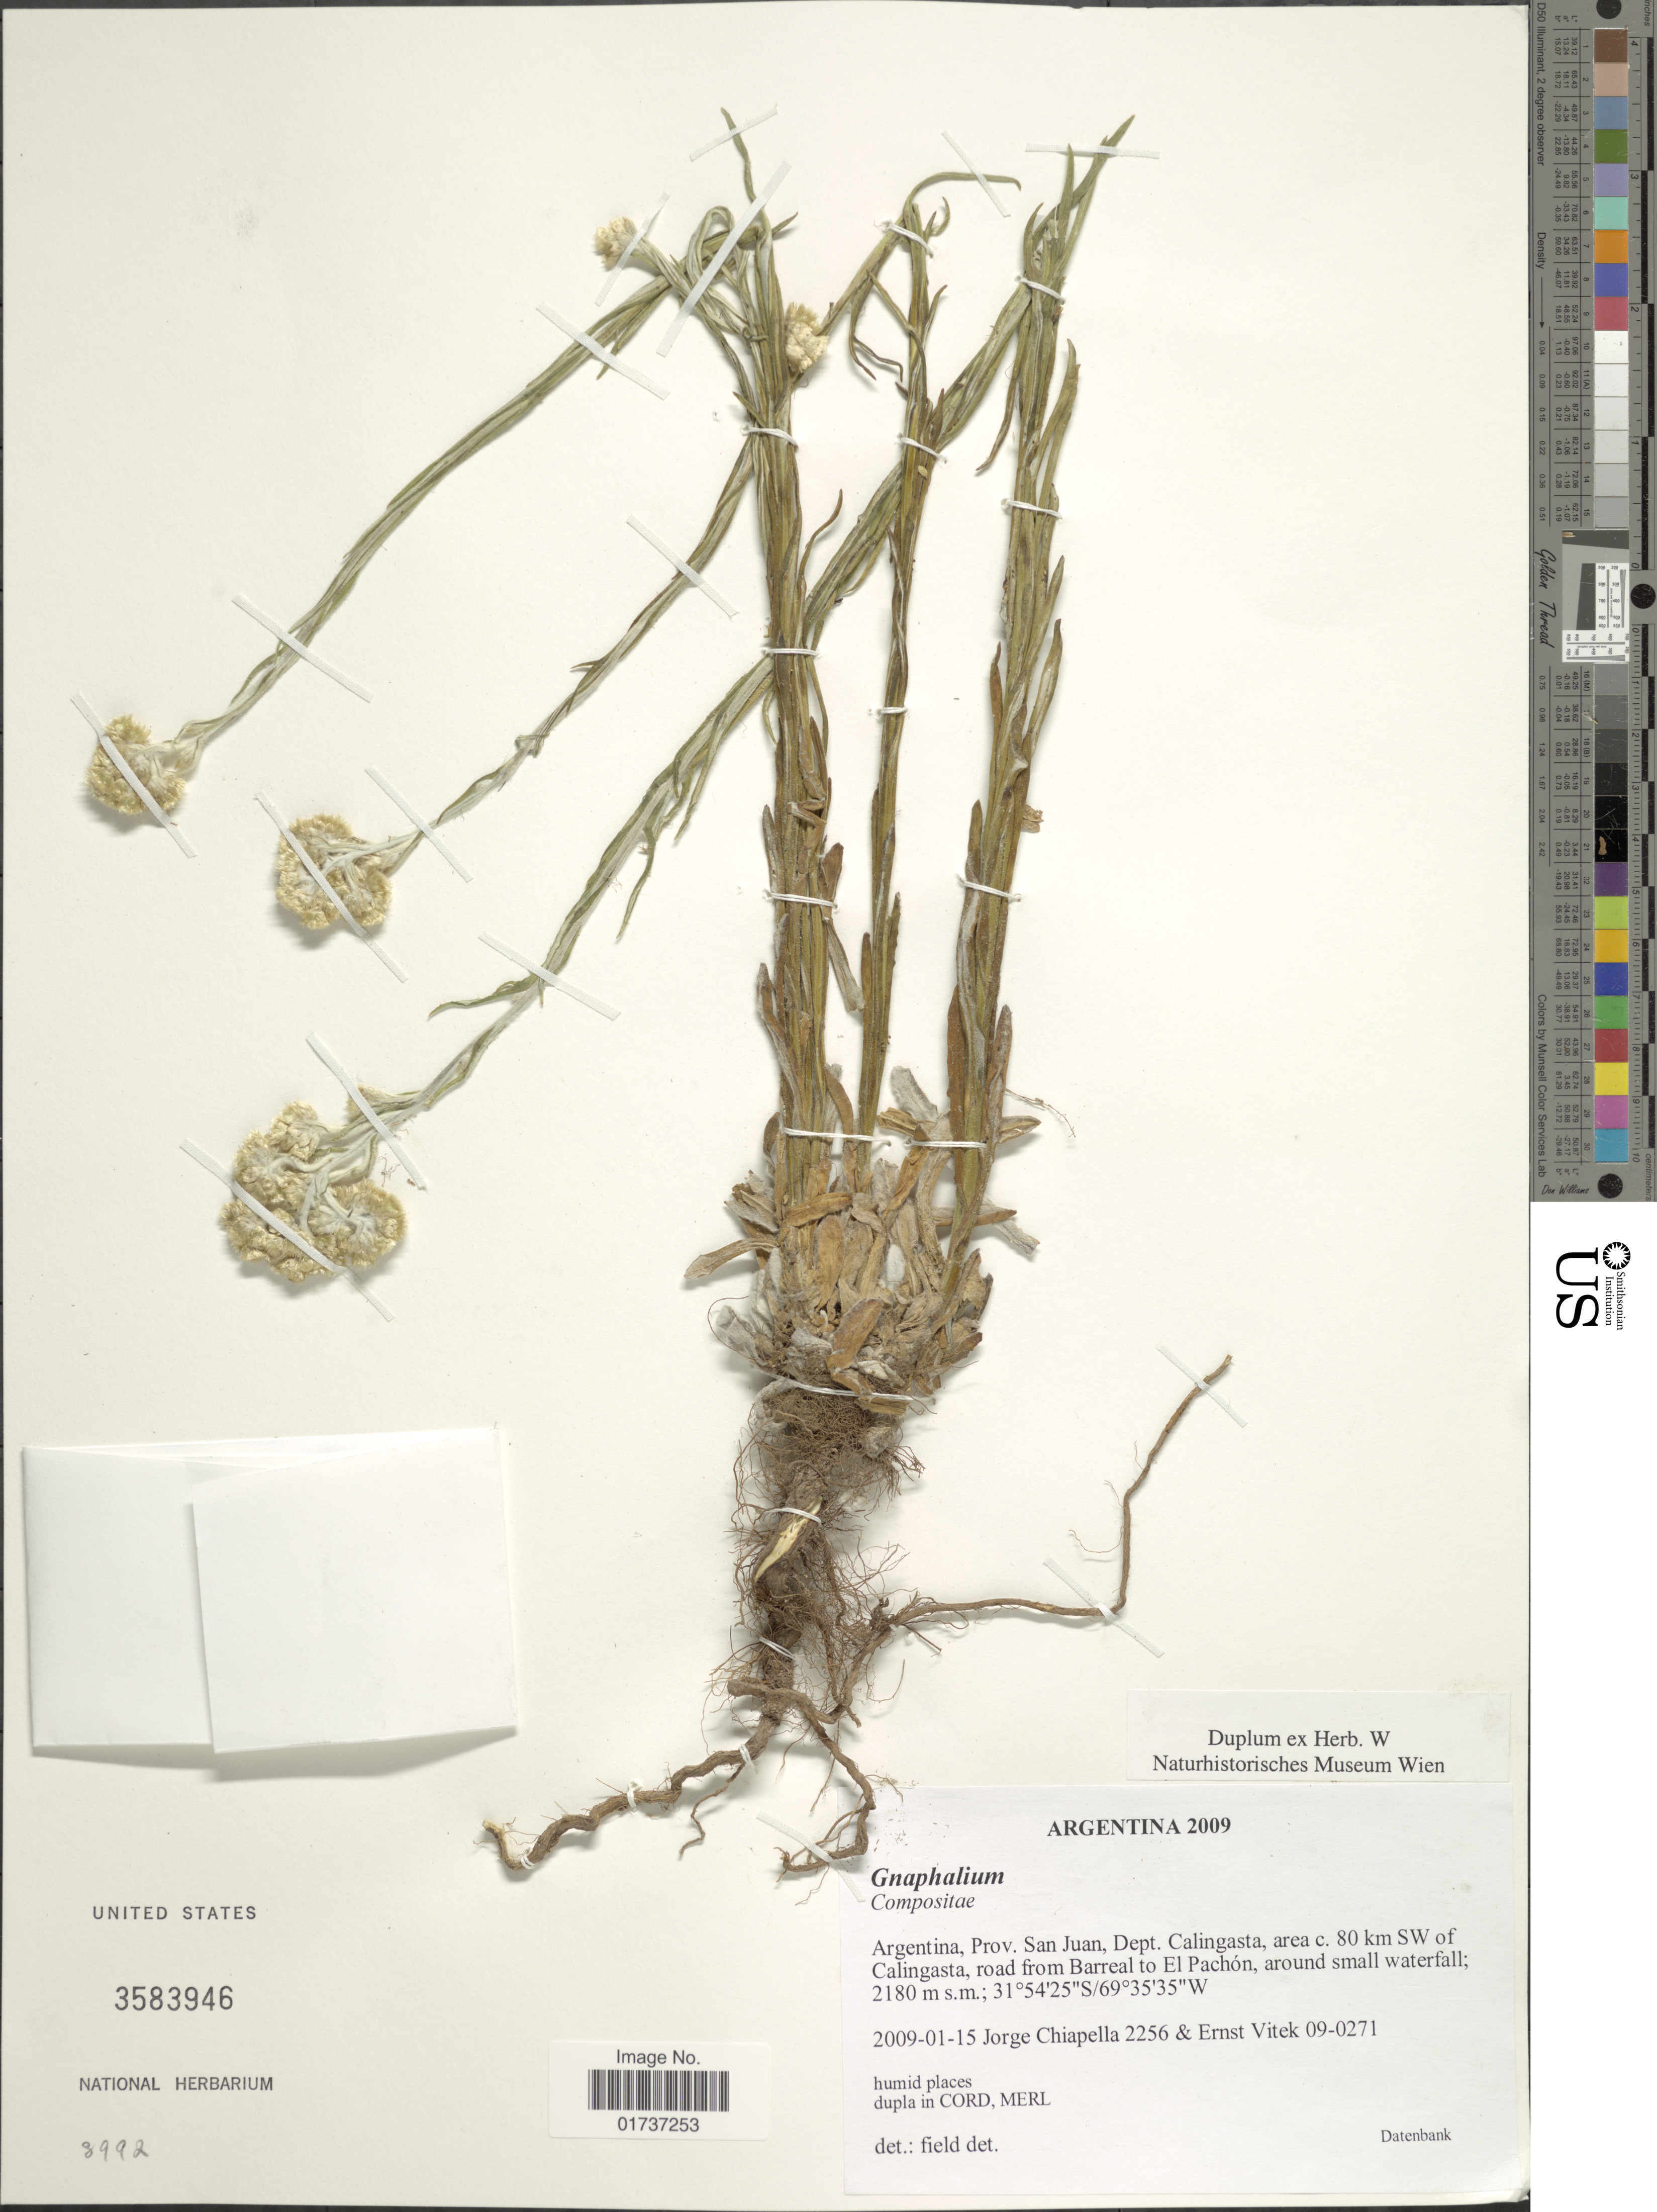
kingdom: Plantae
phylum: Tracheophyta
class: Magnoliopsida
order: Asterales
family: Asteraceae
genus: Gnaphalium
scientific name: Gnaphalium sp.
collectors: J. Chiapella & E. Vitek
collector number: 2256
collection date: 2009-01-15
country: Argentina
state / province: San Juan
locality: Dep. Calingasta, area c. 80 km SW of Calingasta, road from Barreal to El Pachón, around waterfall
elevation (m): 2180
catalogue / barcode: US 3583946